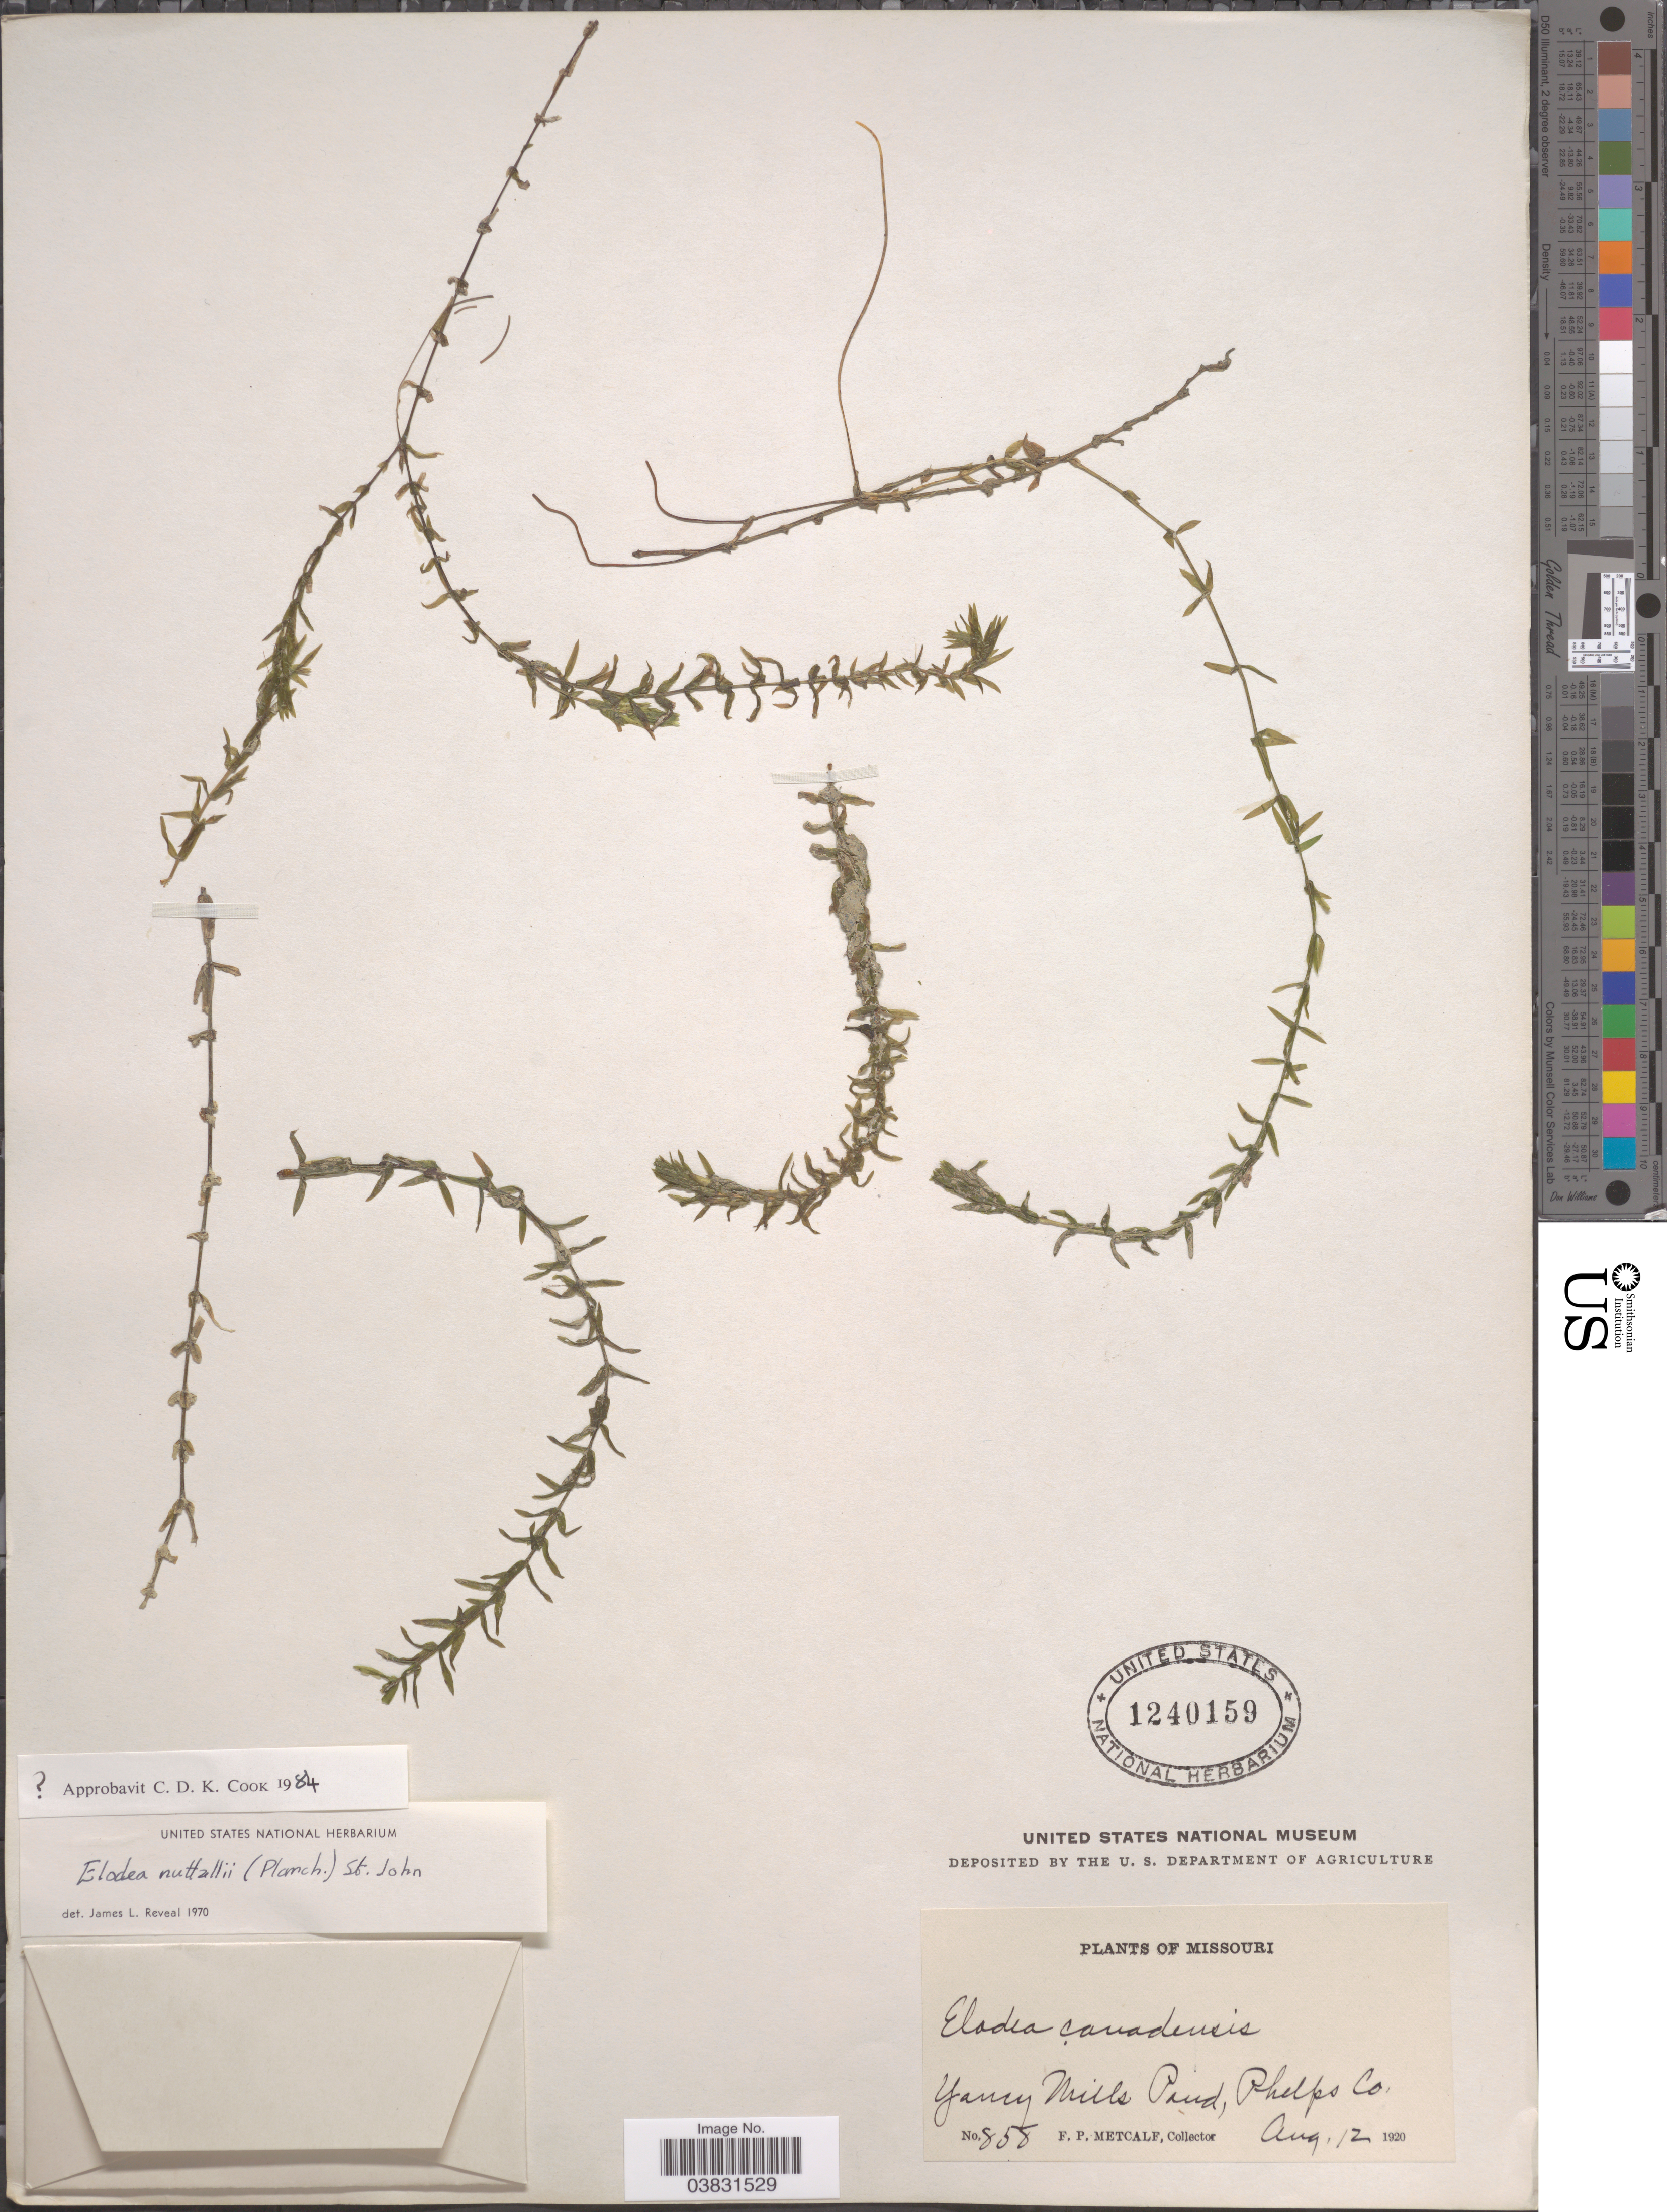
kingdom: Plantae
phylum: Tracheophyta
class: Liliopsida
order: Alismatales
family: Hydrocharitaceae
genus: Elodea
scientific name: Elodea nuttallii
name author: (Planch.) H. St. John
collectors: F. Metcalf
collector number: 858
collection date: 1920-08-12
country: United States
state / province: Missouri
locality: Yancy Mills Pond, Phelps Co.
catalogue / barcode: US 1240159